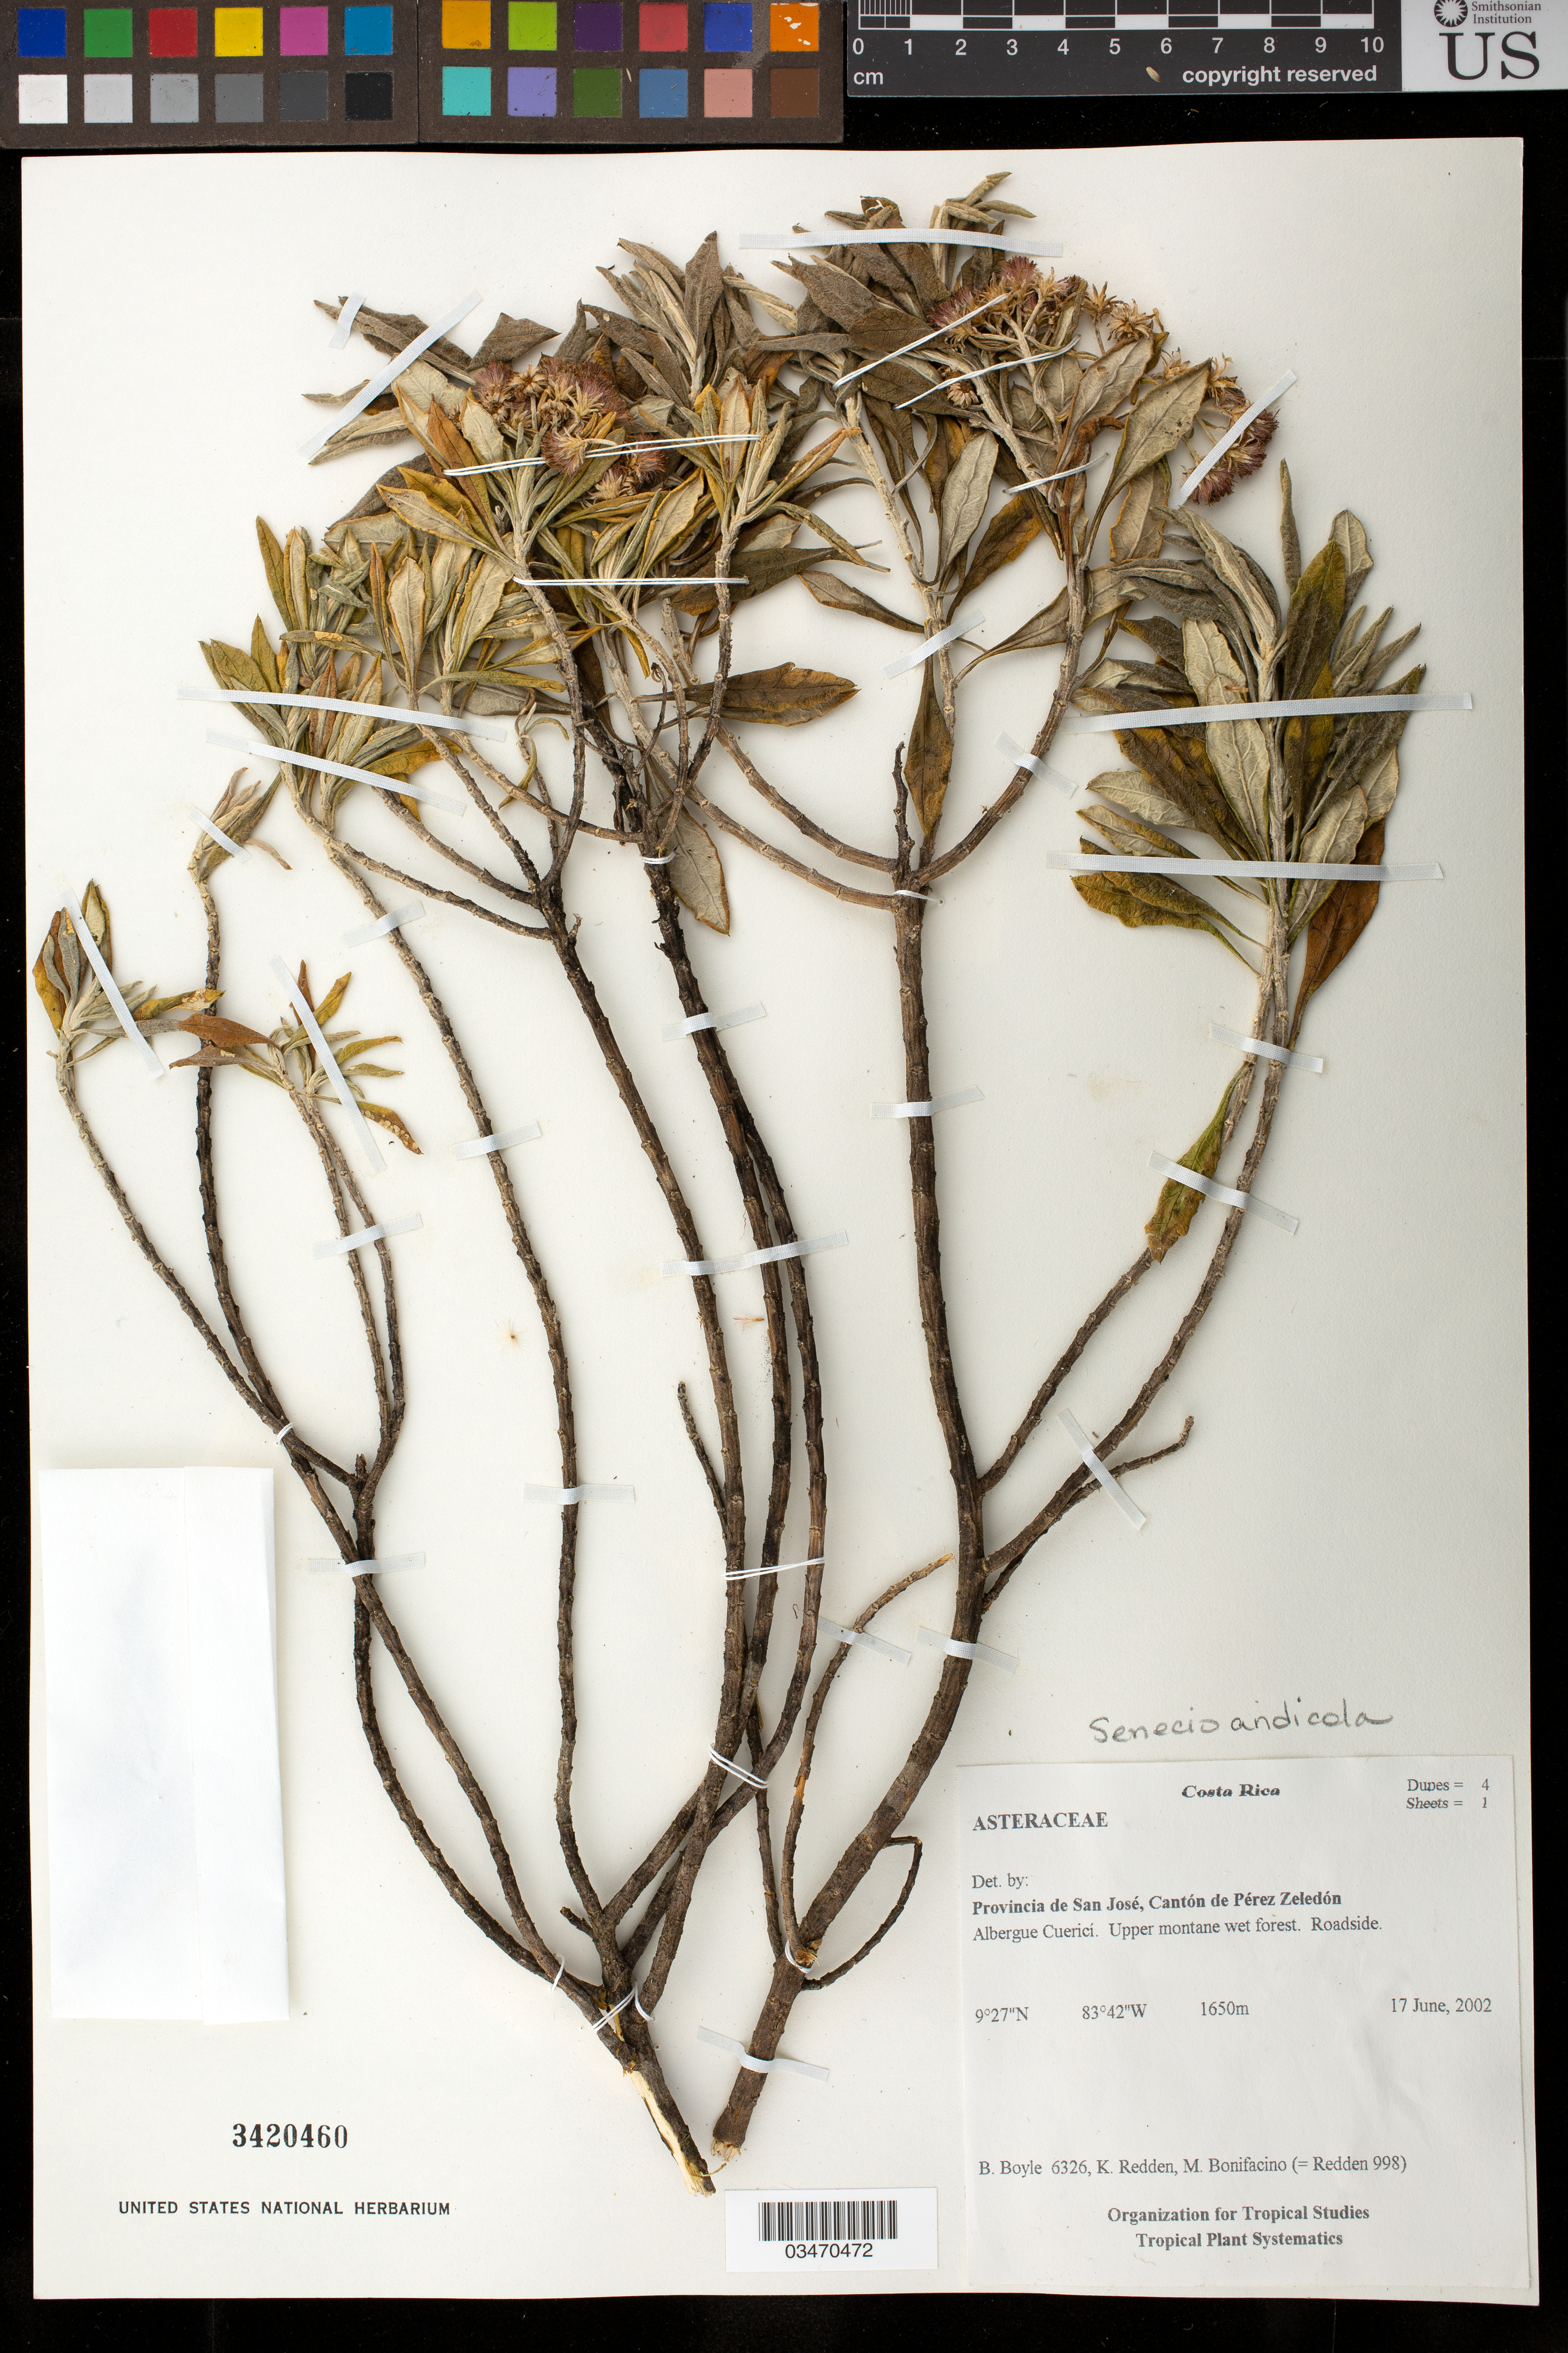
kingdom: Plantae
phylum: Tracheophyta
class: Magnoliopsida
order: Asterales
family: Asteraceae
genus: Senecio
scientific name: Senecio andicola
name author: Turcz.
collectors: B. Boyle, K. M. Redden & M. Bonifacino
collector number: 6326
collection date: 2002-06-17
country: Costa Rica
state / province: San José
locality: Canton de Perez Zeledon; Albergue Cuerici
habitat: Upper montane wet forest. Roadside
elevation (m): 1650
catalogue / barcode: US 3420460